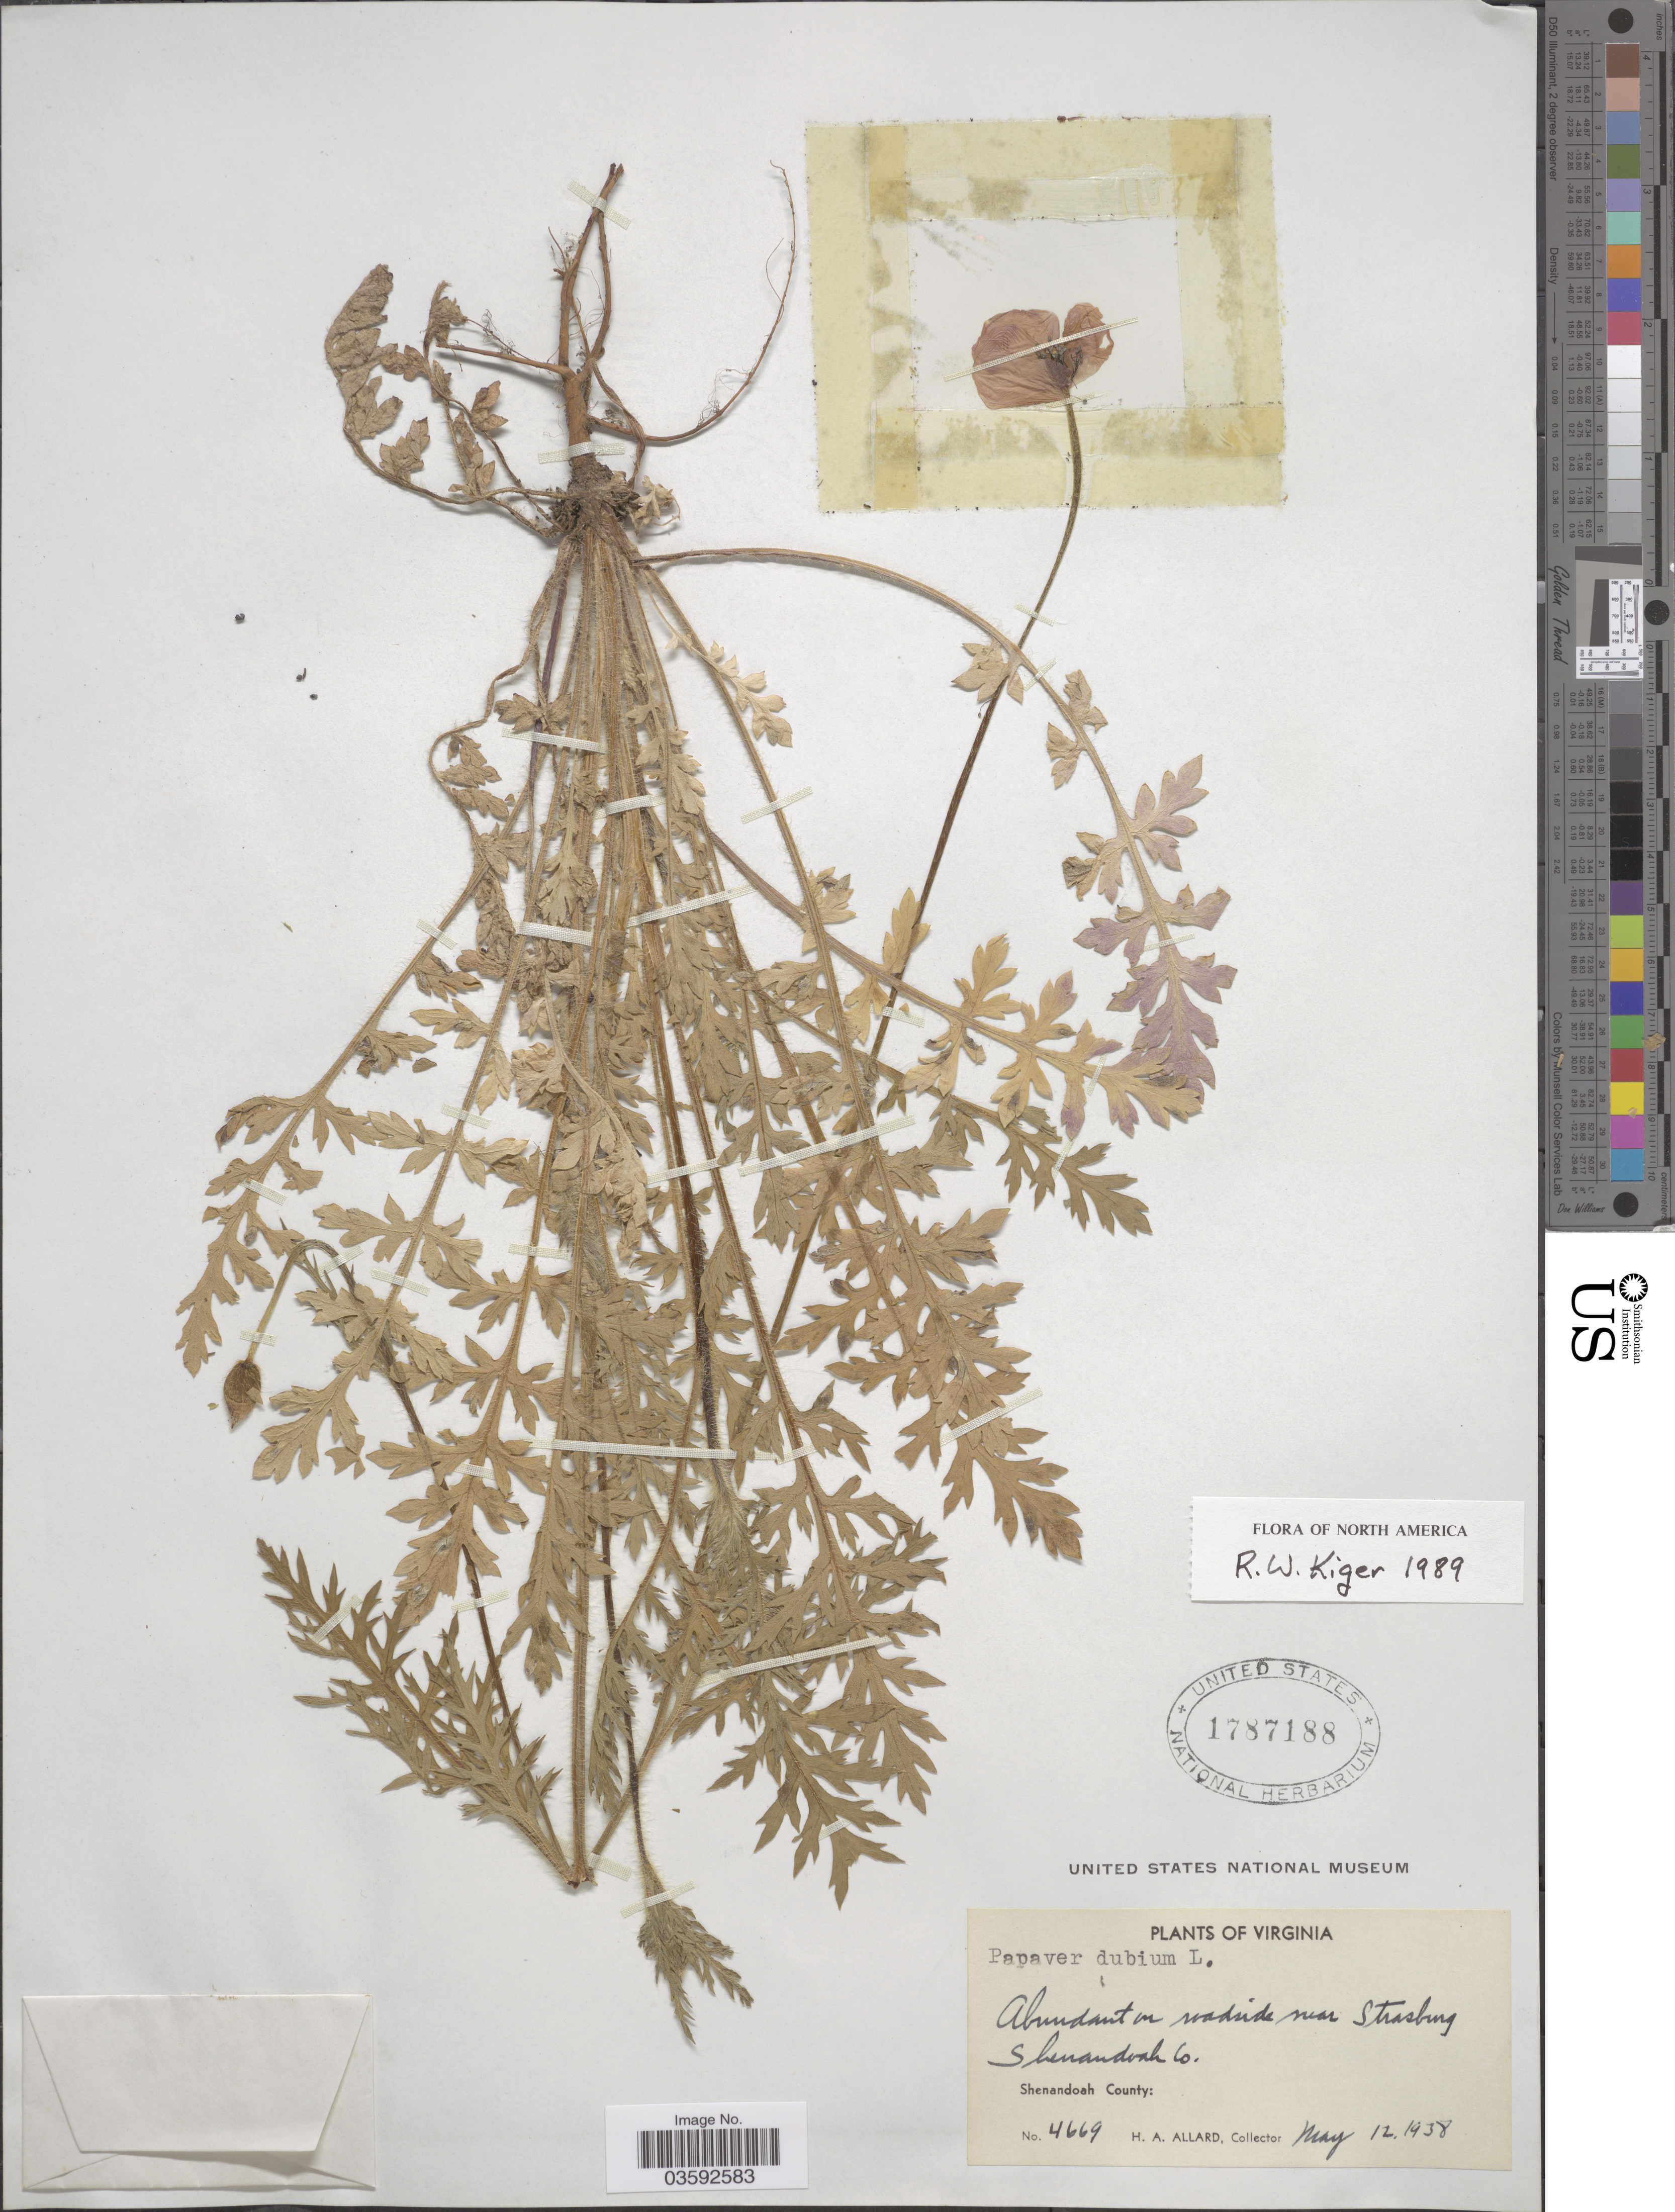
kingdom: Plantae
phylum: Tracheophyta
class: Magnoliopsida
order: Ranunculales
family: Papaveraceae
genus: Papaver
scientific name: Papaver dubium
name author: L.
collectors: H. A. Allard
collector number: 4669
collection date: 1938-05-12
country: United States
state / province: Virginia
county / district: Shenandoah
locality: Abundant on roadside near Strasburg Shenandoah Co. Shenandoah County.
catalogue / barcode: US 1787188